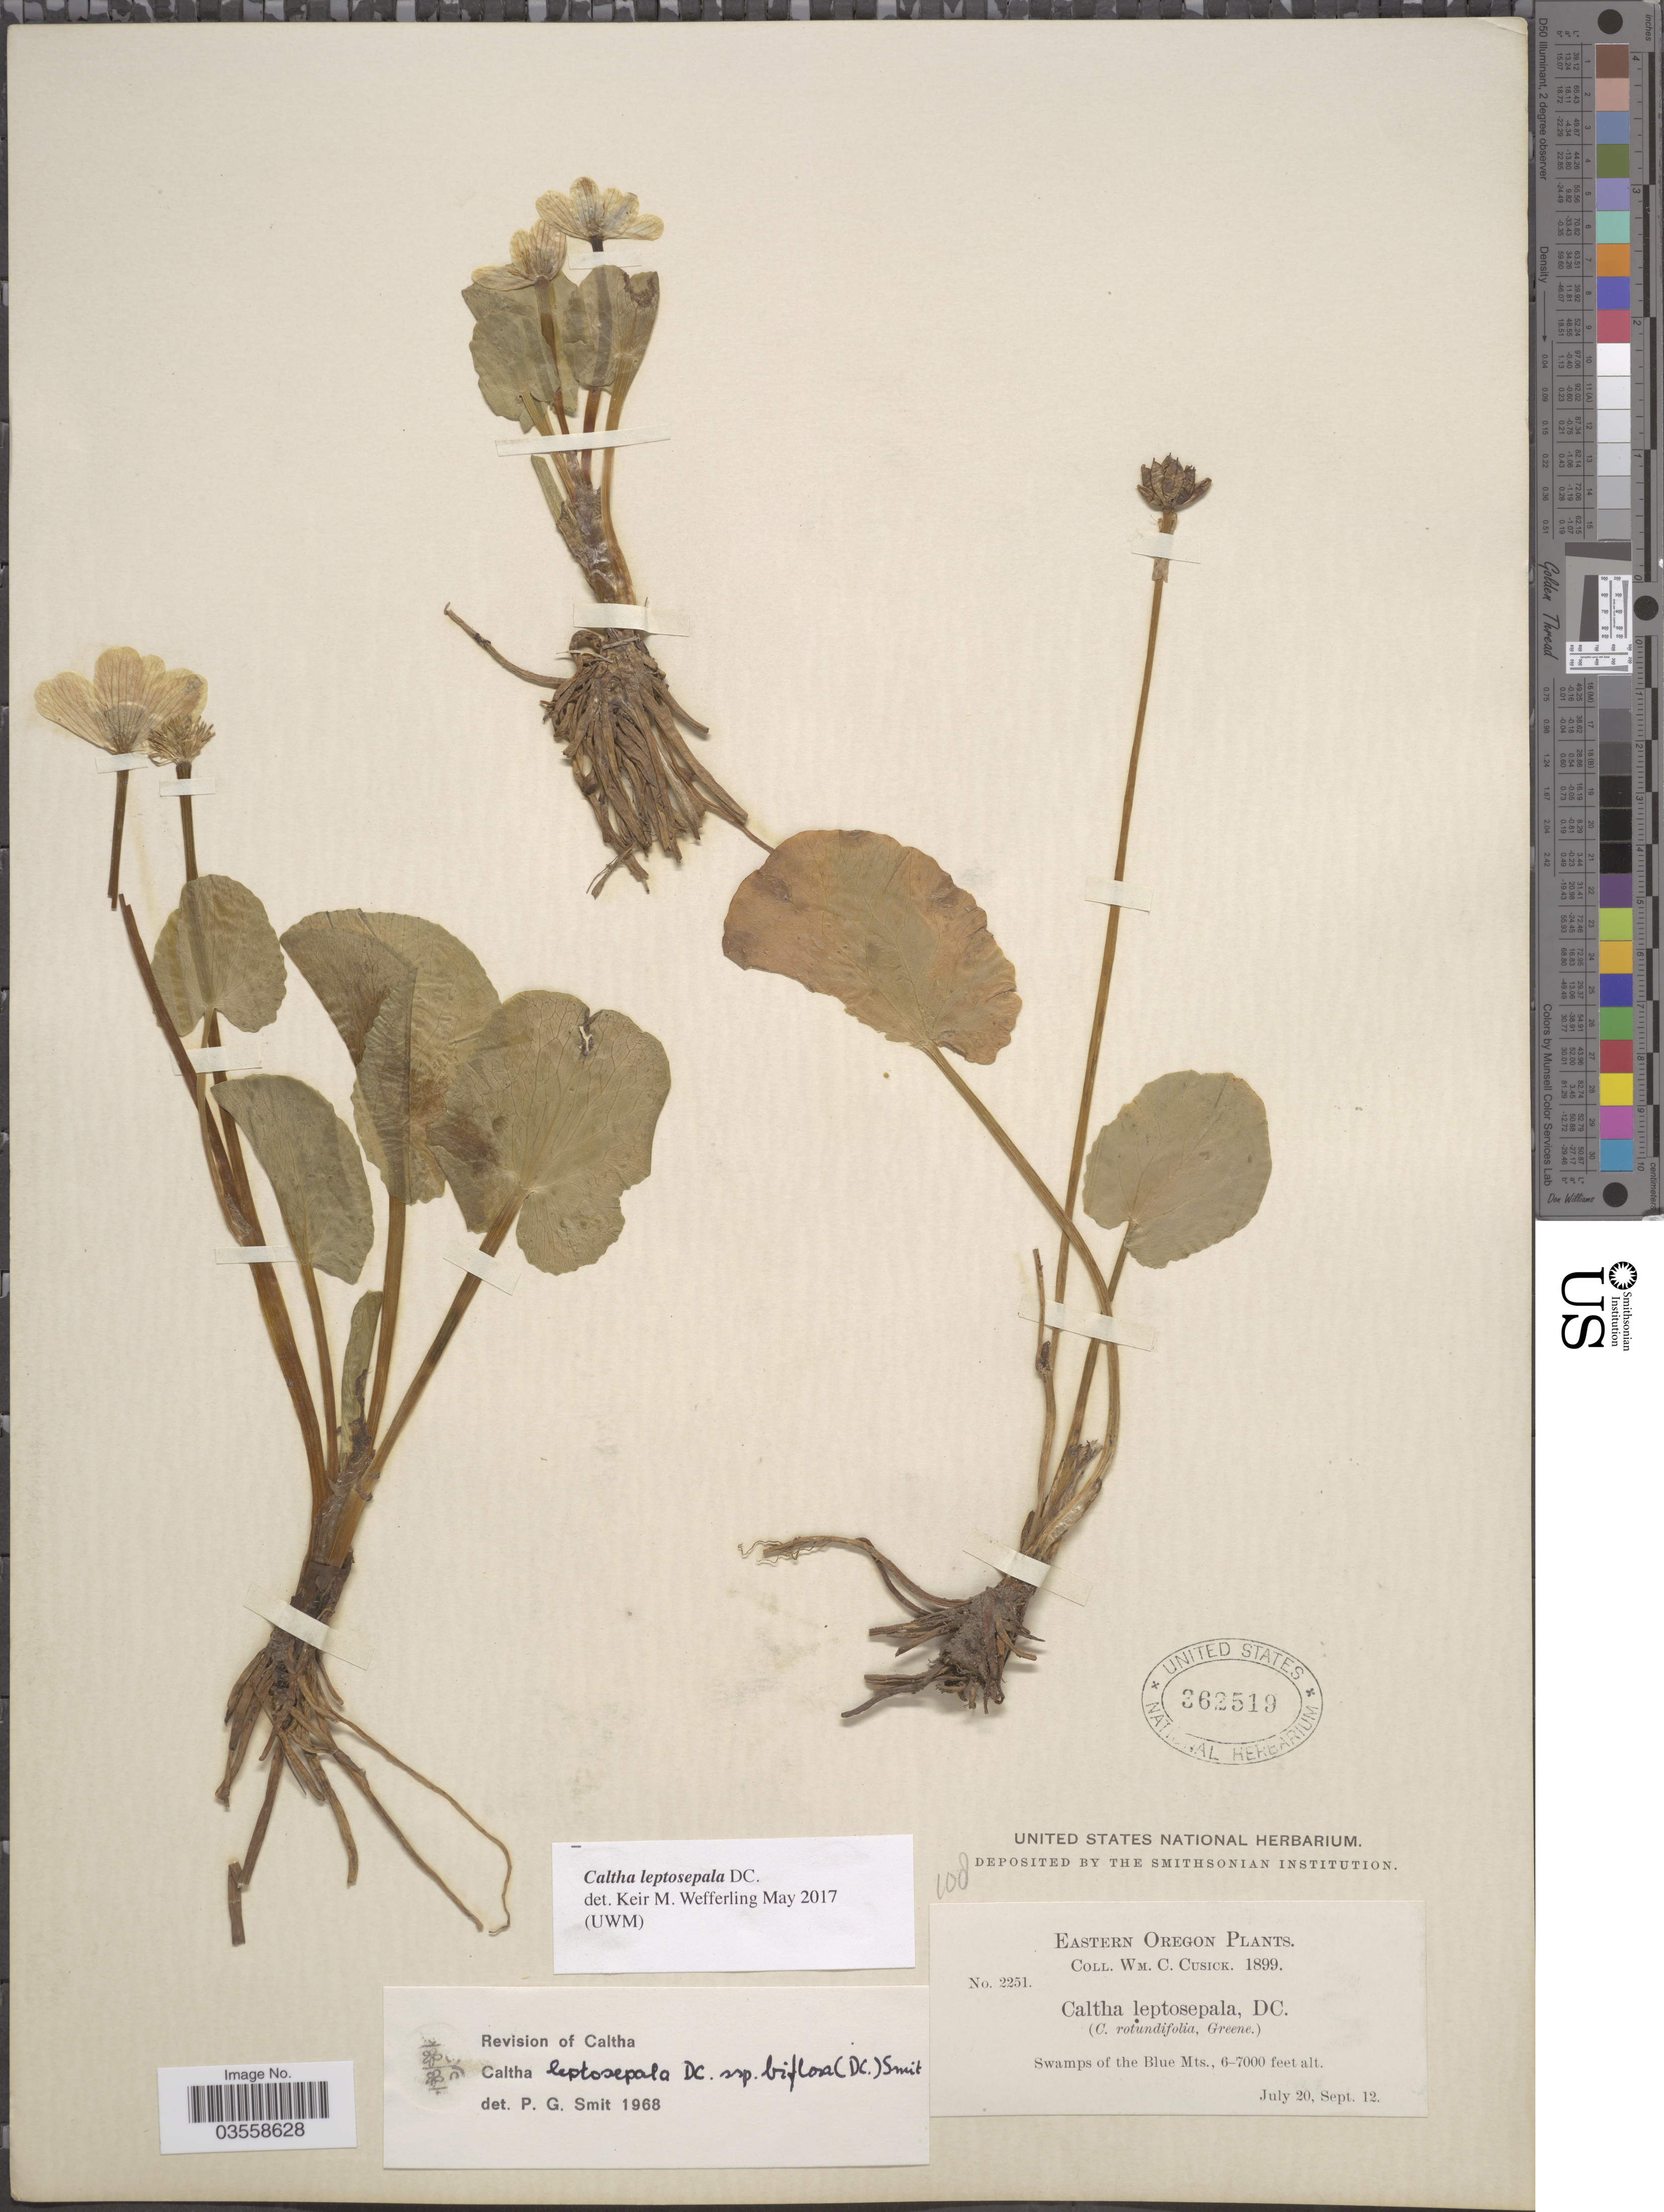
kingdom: Plantae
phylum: Tracheophyta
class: Magnoliopsida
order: Ranunculales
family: Ranunculaceae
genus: Caltha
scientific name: Caltha leptosepala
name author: DC.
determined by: Wefferling, Keir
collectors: W. C. Cusick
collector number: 2251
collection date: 1899-07-20/1899-09-12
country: United States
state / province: Oregon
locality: Eastern Oregon. Swamps of the Blue Mts.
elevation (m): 1829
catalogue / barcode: US 362519